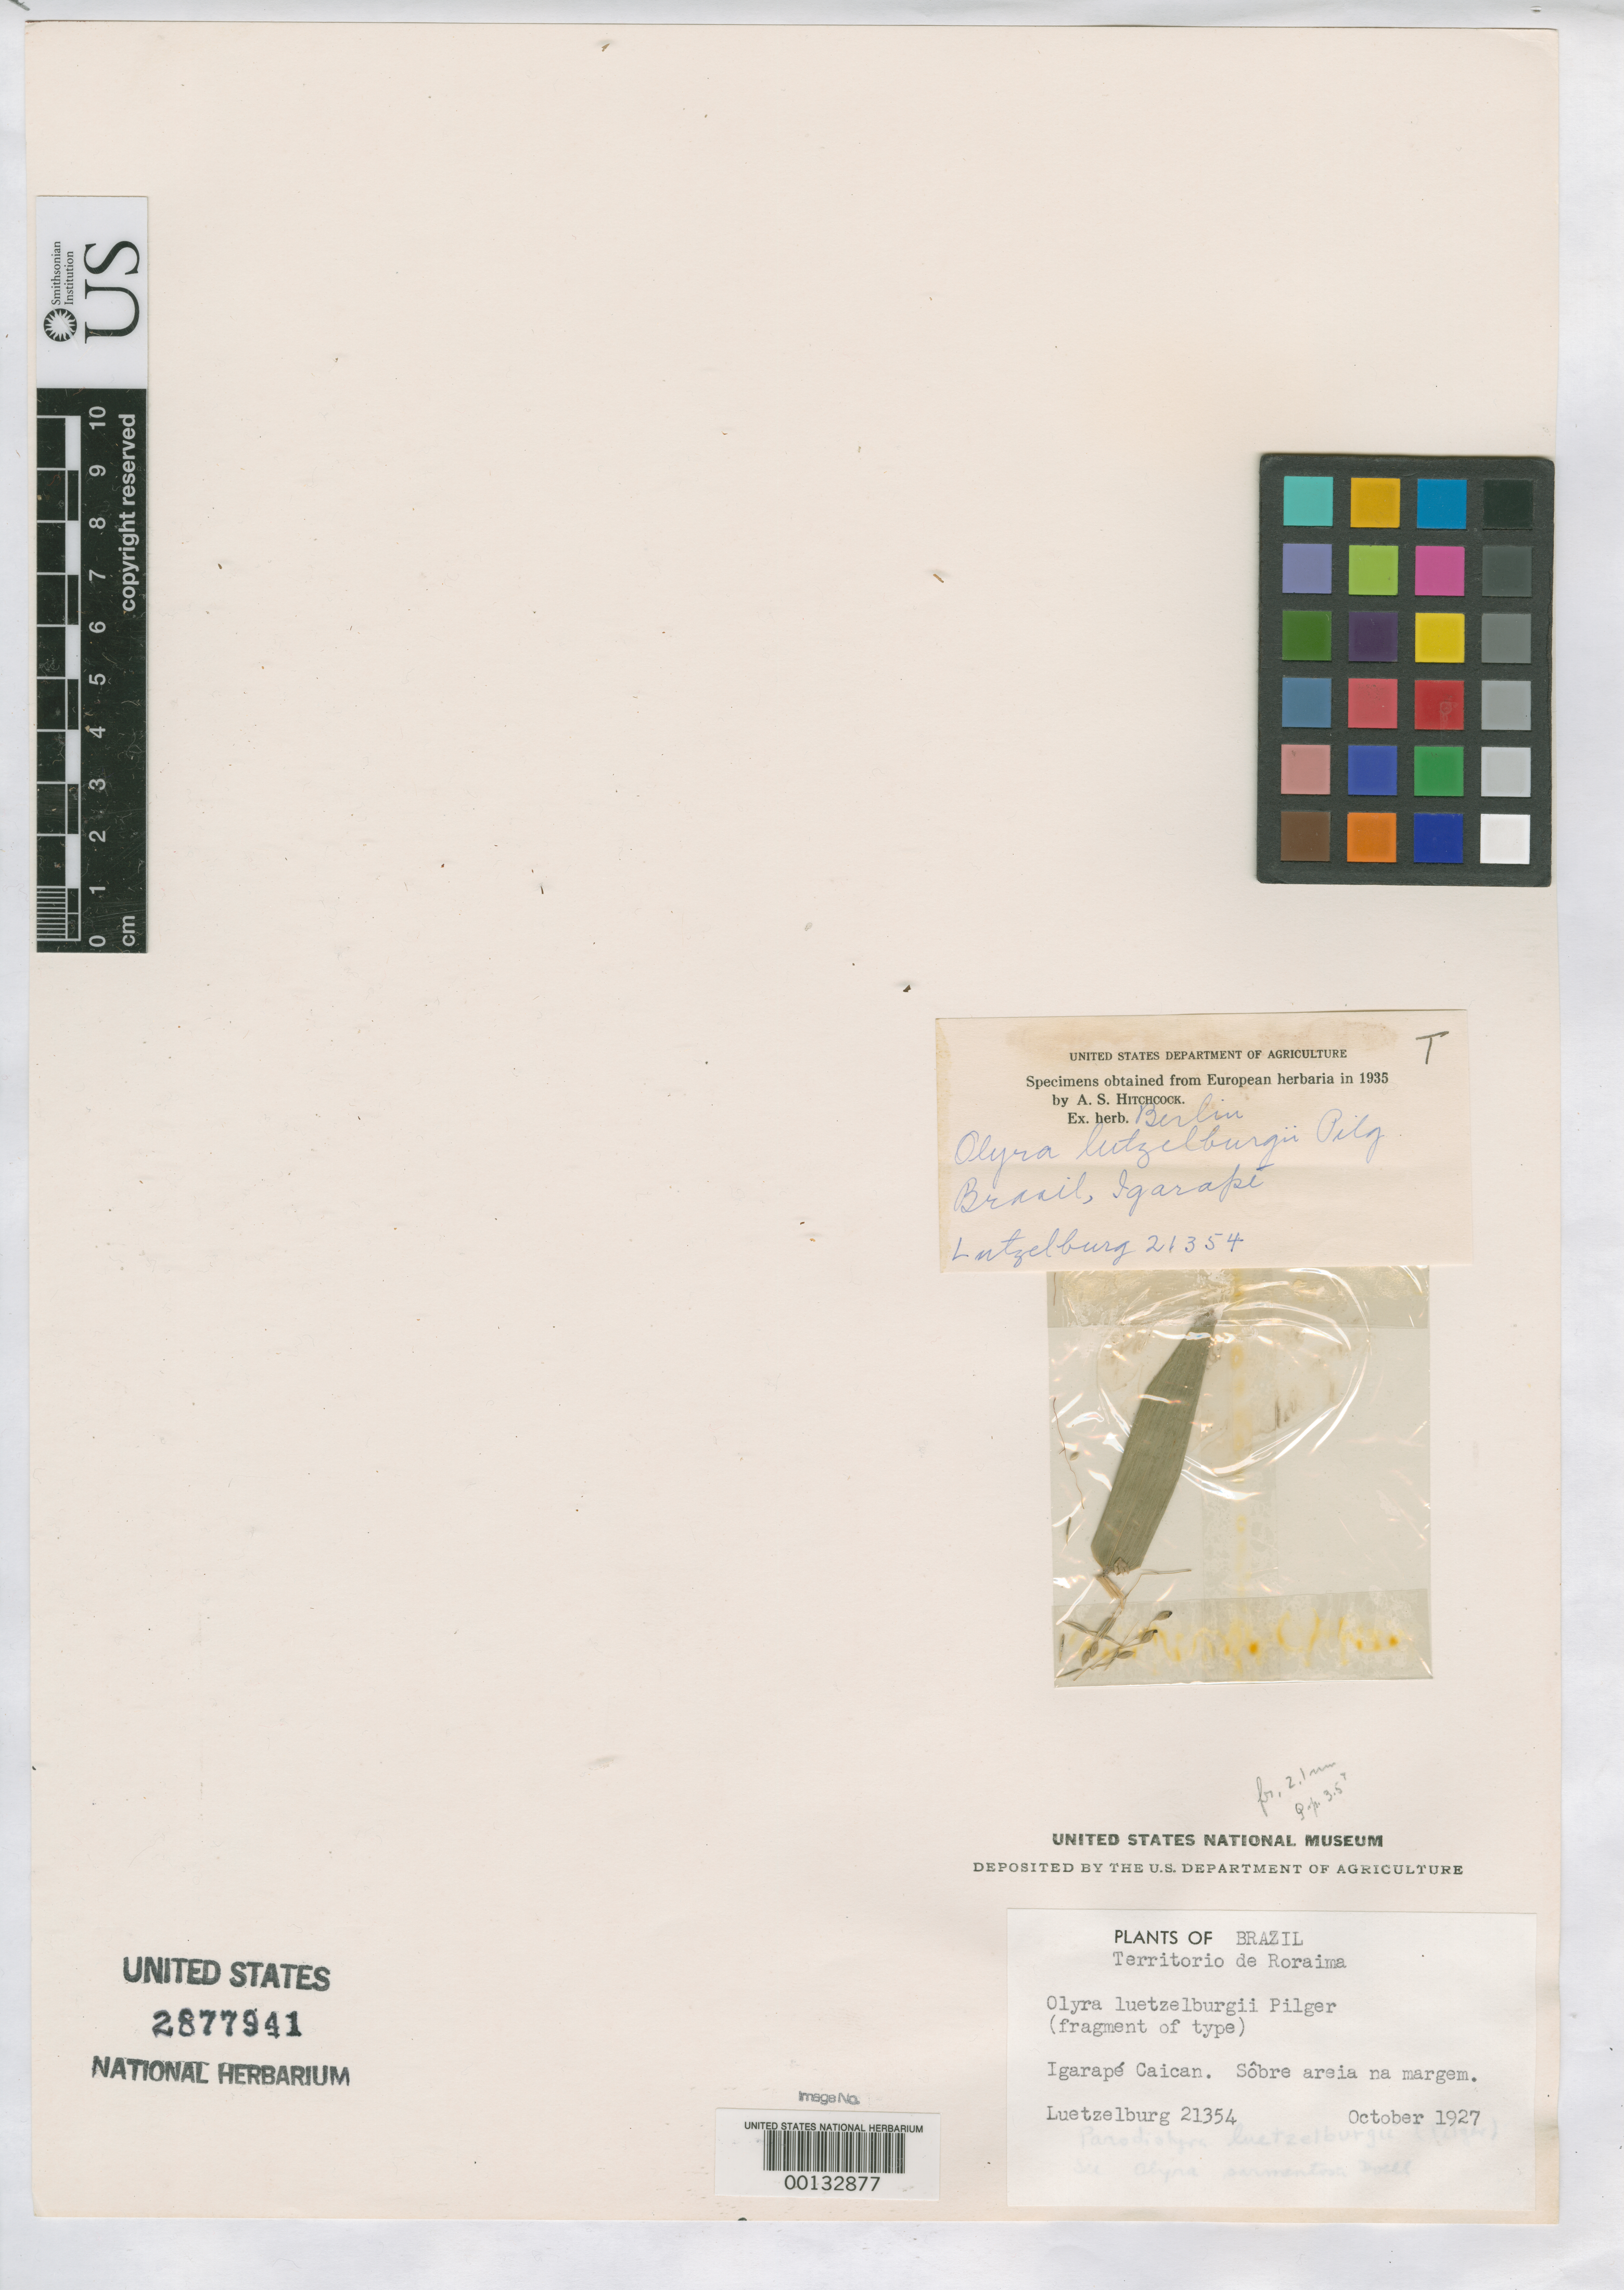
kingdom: Plantae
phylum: Tracheophyta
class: Liliopsida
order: Poales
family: Poaceae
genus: Olyra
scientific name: Olyra luetzelburgii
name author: Pilg.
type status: Type Fragment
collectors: P. von Luetzelburg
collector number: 21354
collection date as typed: Oct 1927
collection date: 1927-10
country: Brazil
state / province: Roraima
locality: Igarape Caican.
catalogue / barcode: US 2877941